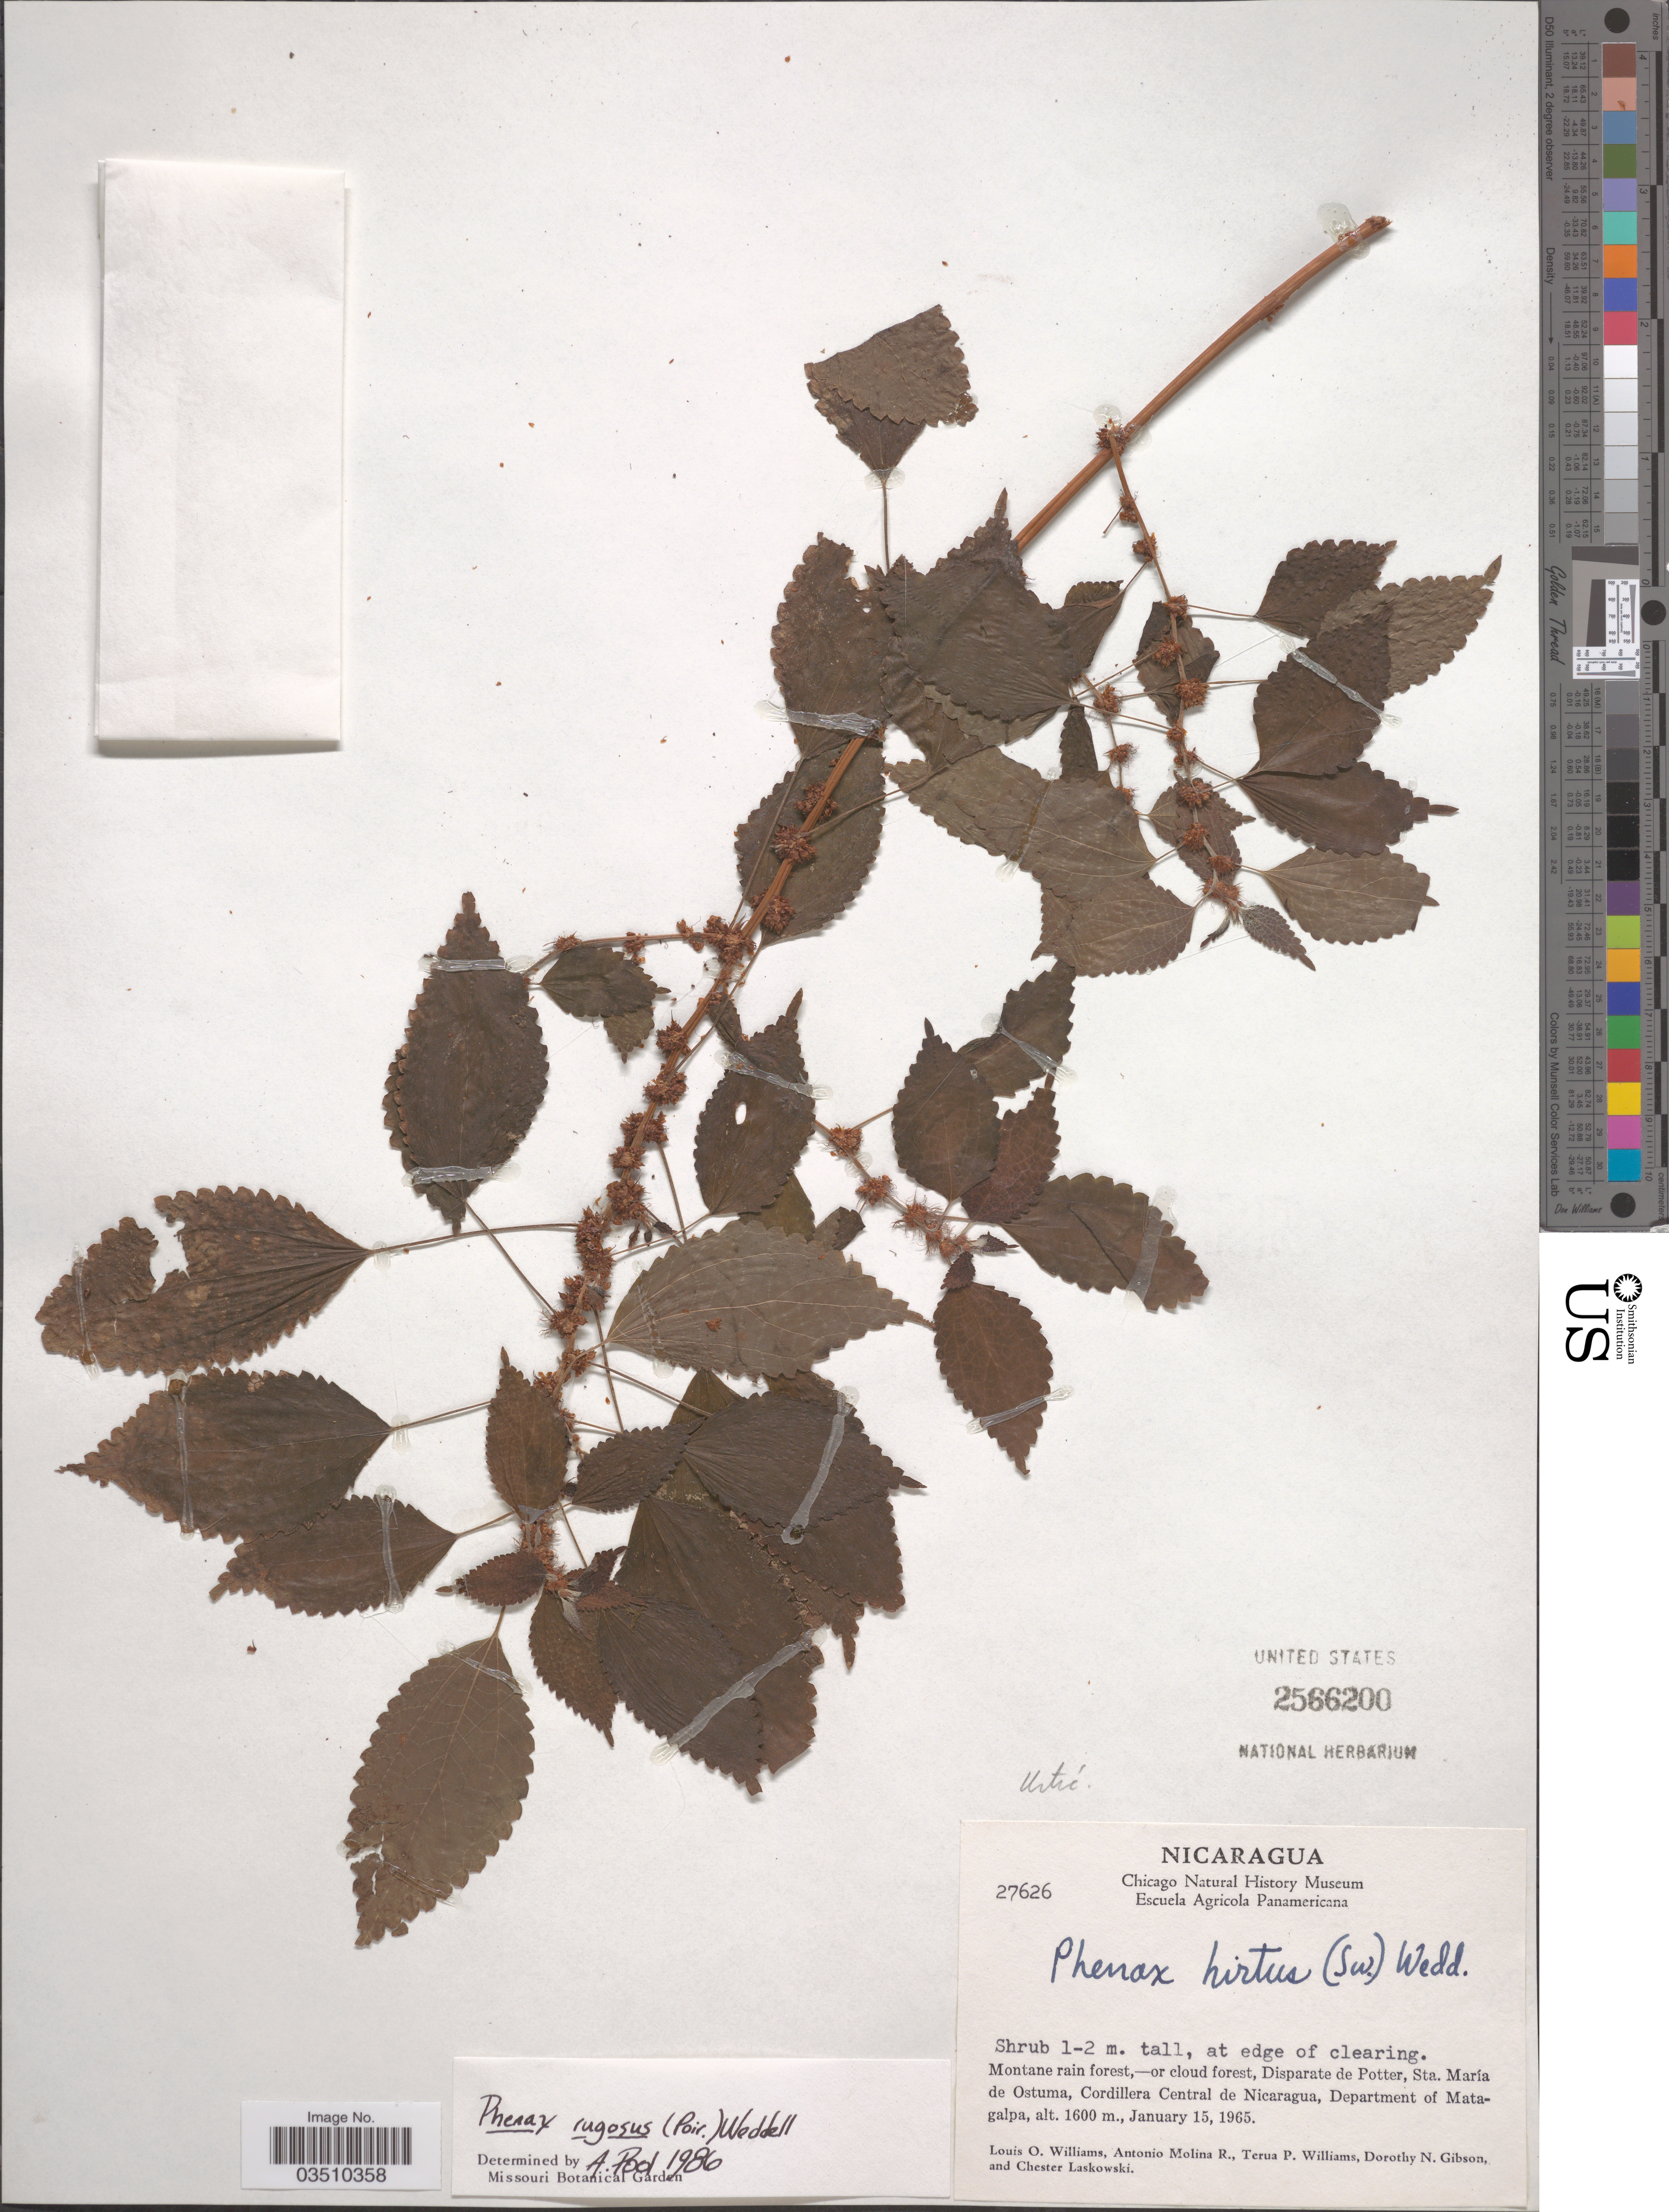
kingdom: Plantae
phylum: Tracheophyta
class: Magnoliopsida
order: Rosales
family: Urticaceae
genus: Phenax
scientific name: Phenax rugosus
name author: (Poir.) Wedd.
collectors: L. O. Williams, A. Molina R., T. Williams, D. N. Gibson & C. Laskowski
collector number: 27626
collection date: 1965-01-15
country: Nicaragua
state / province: Matagalpa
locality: Disparate de Potter, Sta. María de Ostuma, Cordillera Central de Nicaragua, Department of Matagalpa.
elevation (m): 1600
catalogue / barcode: US 2566200